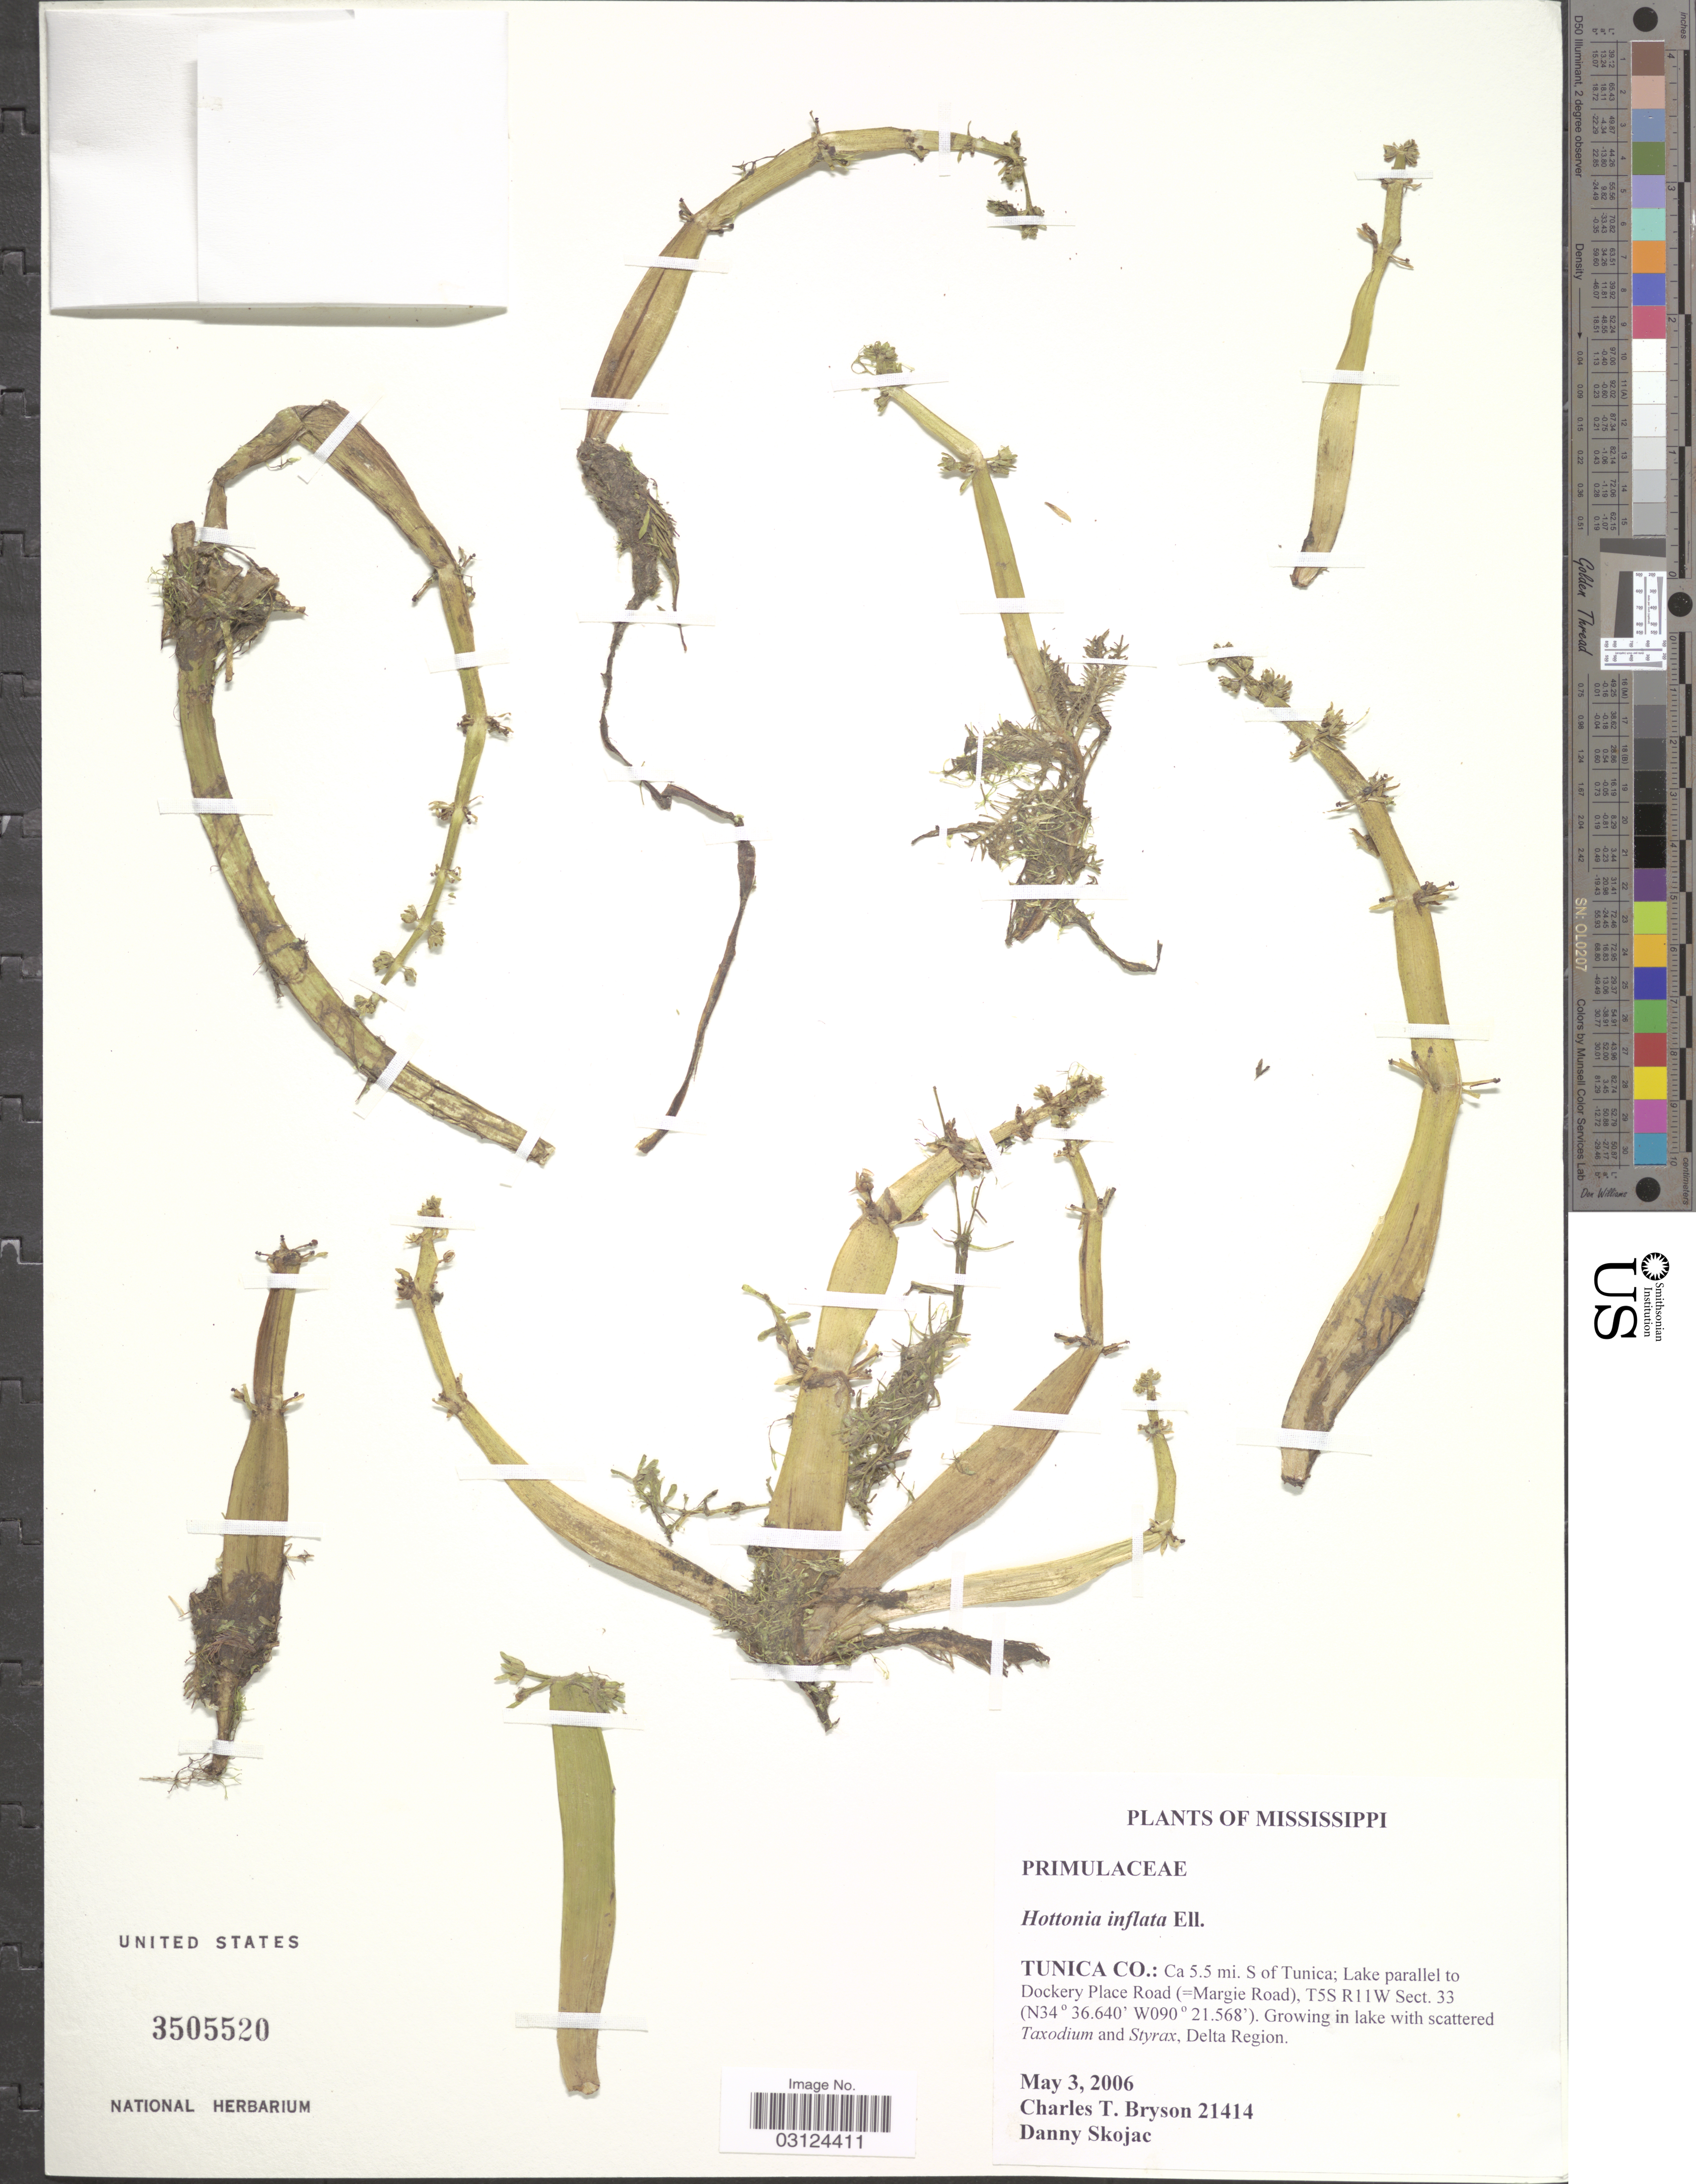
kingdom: Plantae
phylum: Tracheophyta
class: Magnoliopsida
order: Ericales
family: Primulaceae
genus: Hottonia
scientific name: Hottonia inflata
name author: Elliott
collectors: C. Bryson & D. Skojac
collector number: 21414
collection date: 2006-05-03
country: United States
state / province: Mississippi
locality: Tunica Co.: Ca 5.5 mi. S of Tunica; Lake parallel to Dockery Place Road (=Margie Road), T5S R11W Sect. 33.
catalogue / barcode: US 3505520